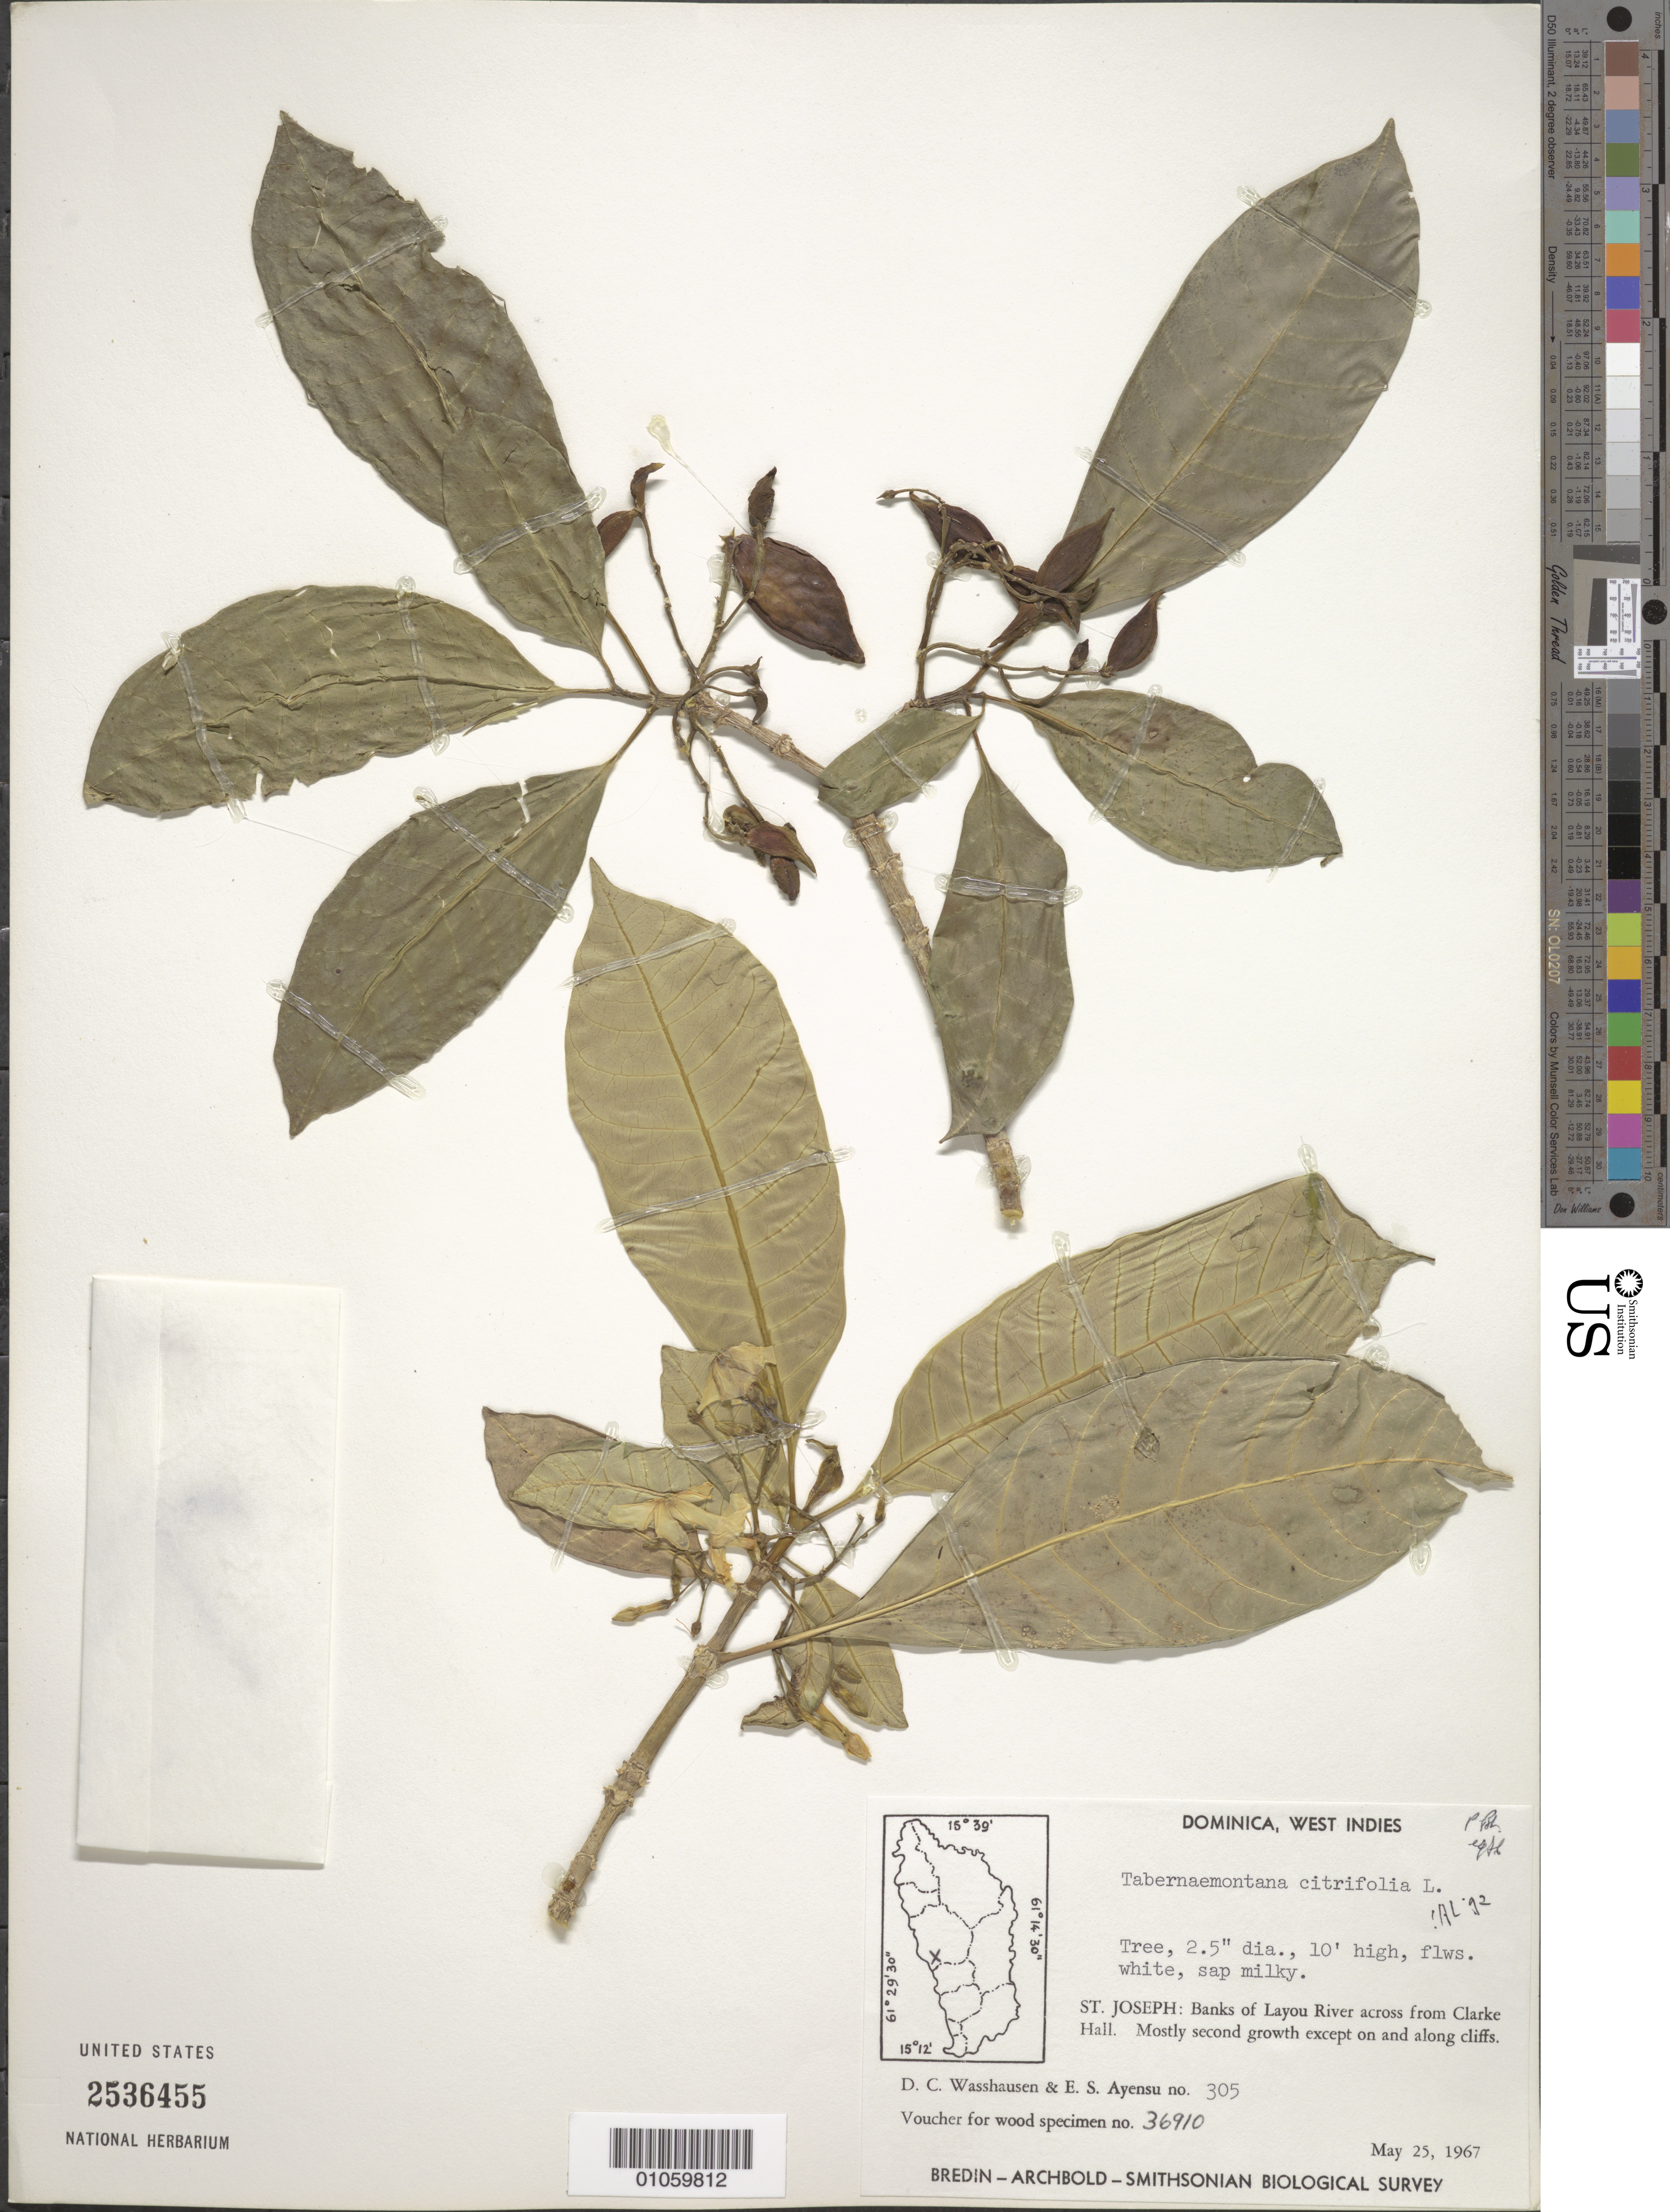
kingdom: Plantae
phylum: Tracheophyta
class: Magnoliopsida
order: Gentianales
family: Apocynaceae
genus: Tabernaemontana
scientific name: Tabernaemontana citrifolia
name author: L.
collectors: D. C. Wasshausen & E. S. Ayensu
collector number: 305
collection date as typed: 25 May 1967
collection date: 1967-05-25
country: Dominica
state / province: St. Joseph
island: Dominica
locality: Banks of Layou River across from Clarke Hall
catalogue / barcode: US 2536455